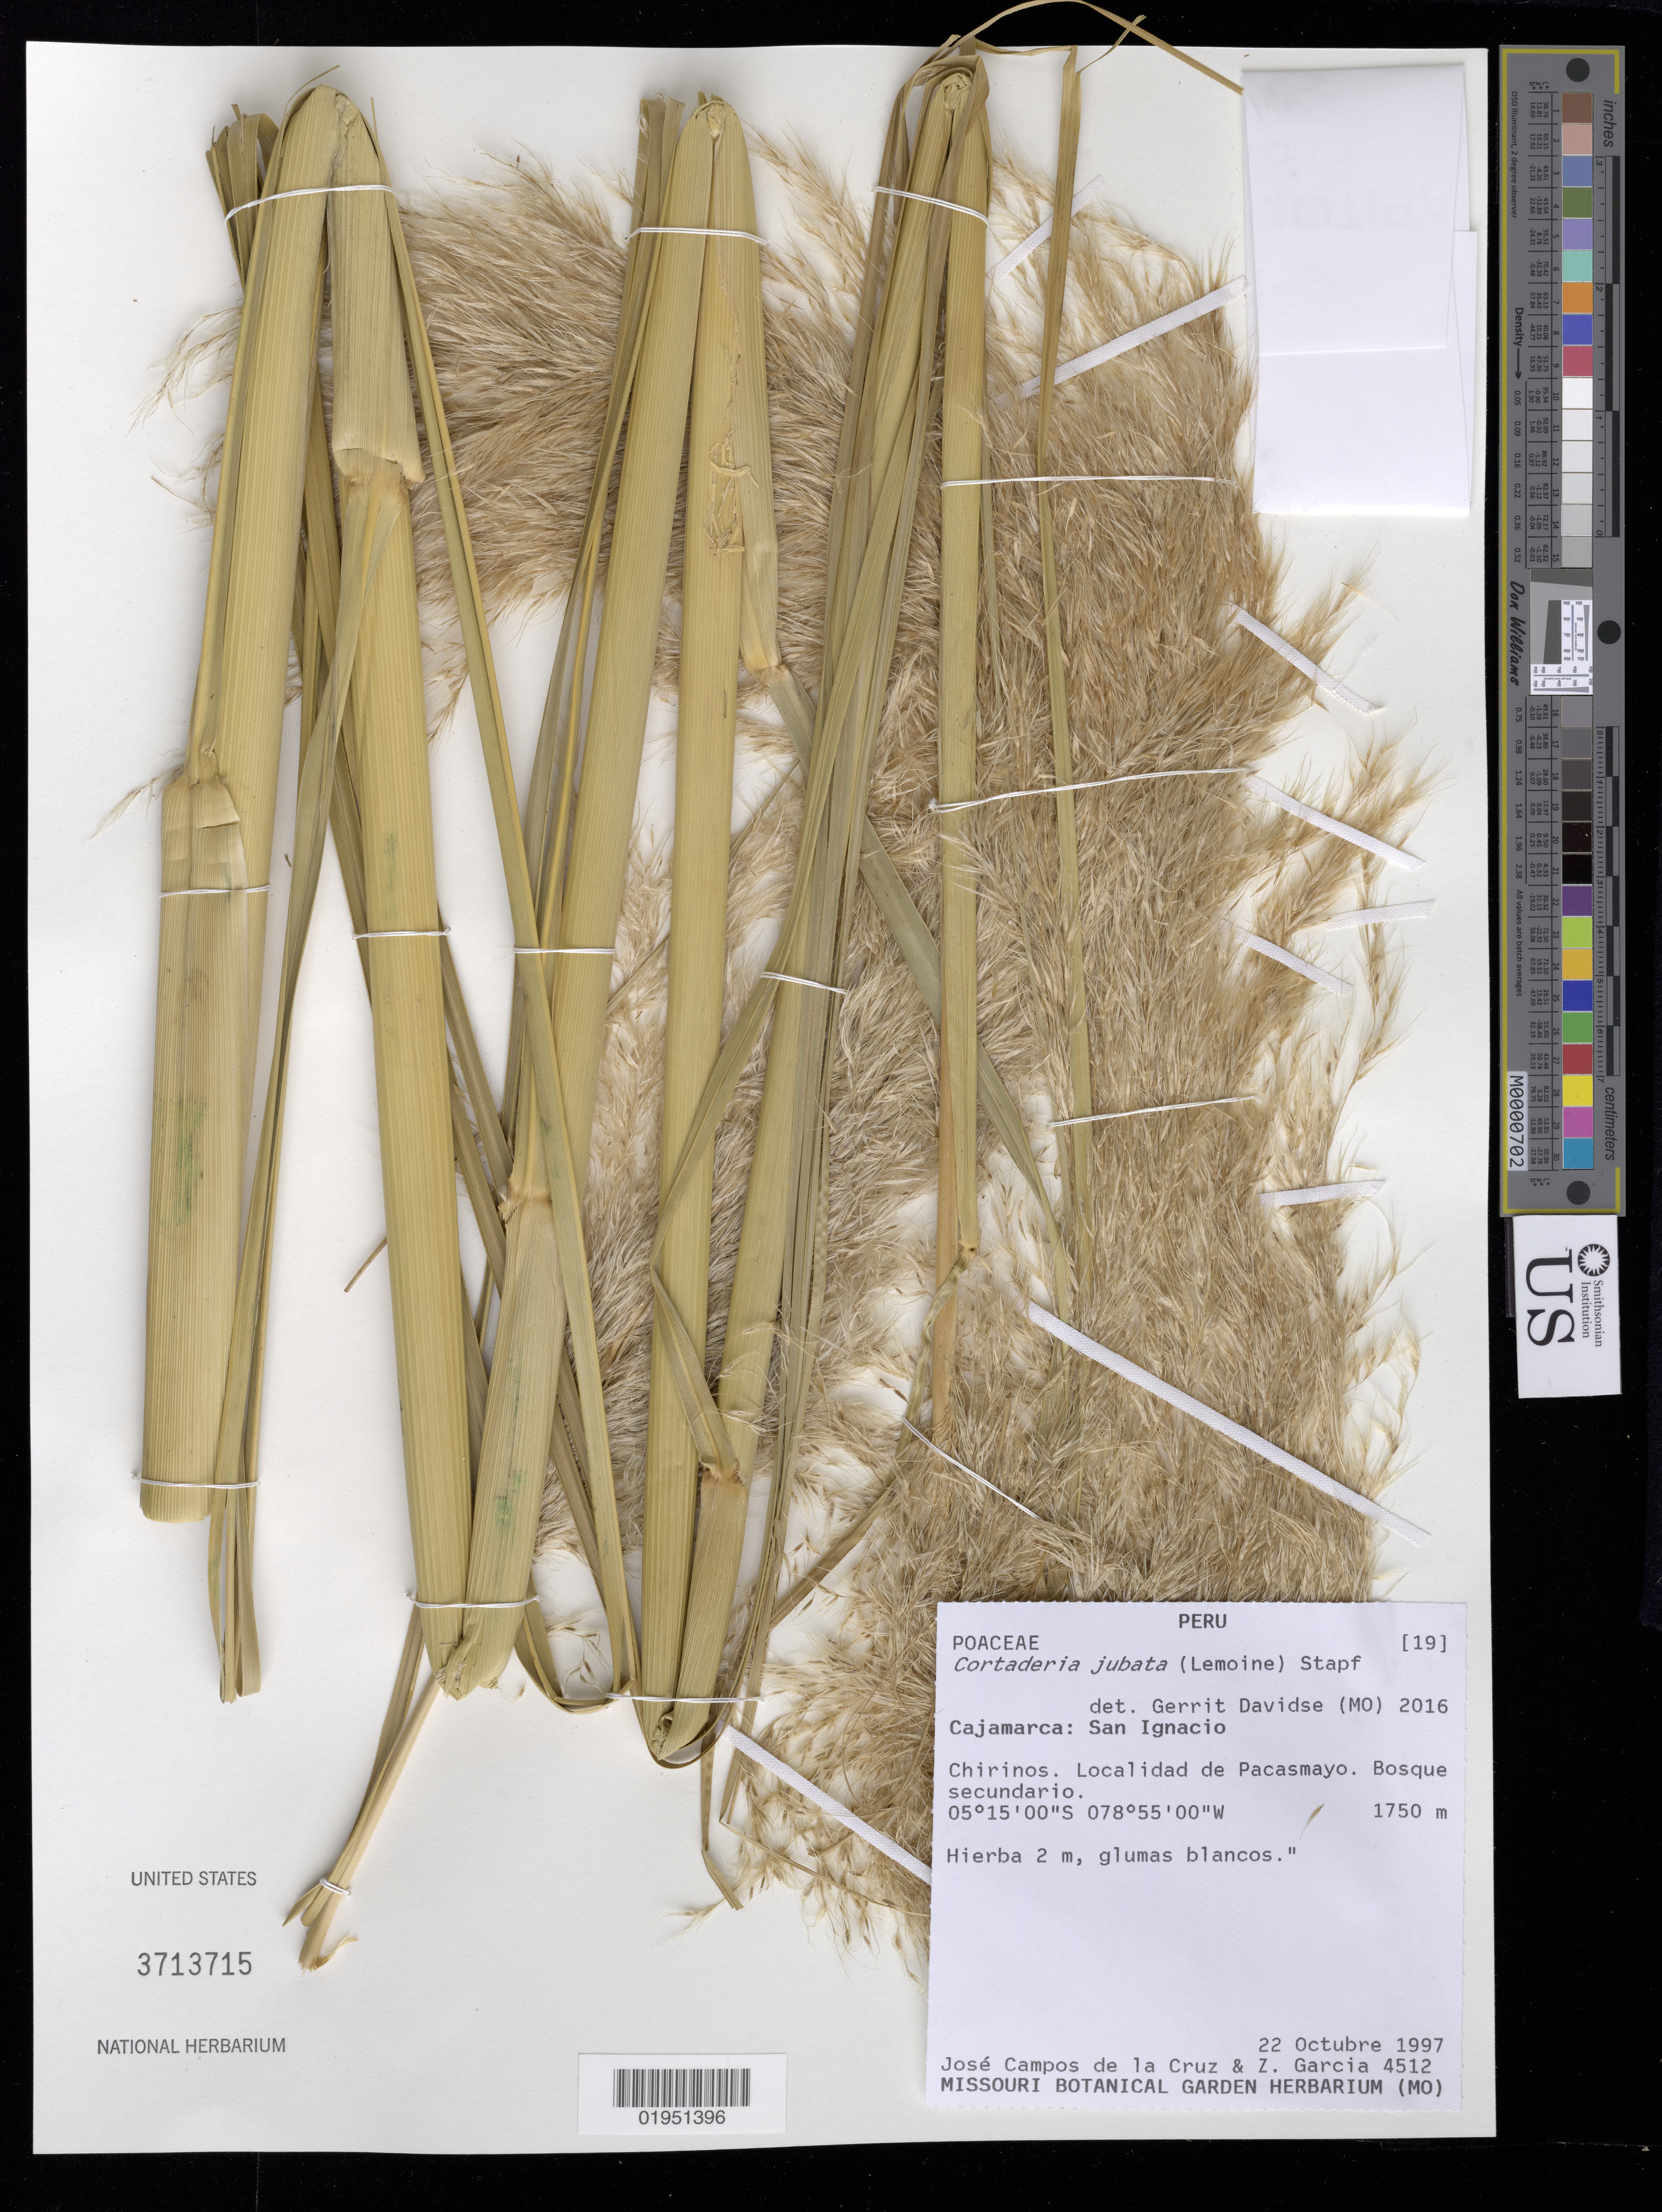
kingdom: Plantae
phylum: Tracheophyta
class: Liliopsida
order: Poales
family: Poaceae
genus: Cortaderia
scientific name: Cortaderia jubata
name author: (Lemoine) Stapf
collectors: J. Campos de la Cruz & Z. Garcia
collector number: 4512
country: Peru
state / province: Cajamarca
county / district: San Ignacio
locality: Chirinos, Localidad de Pacasmayo.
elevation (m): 1750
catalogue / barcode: US 3713715